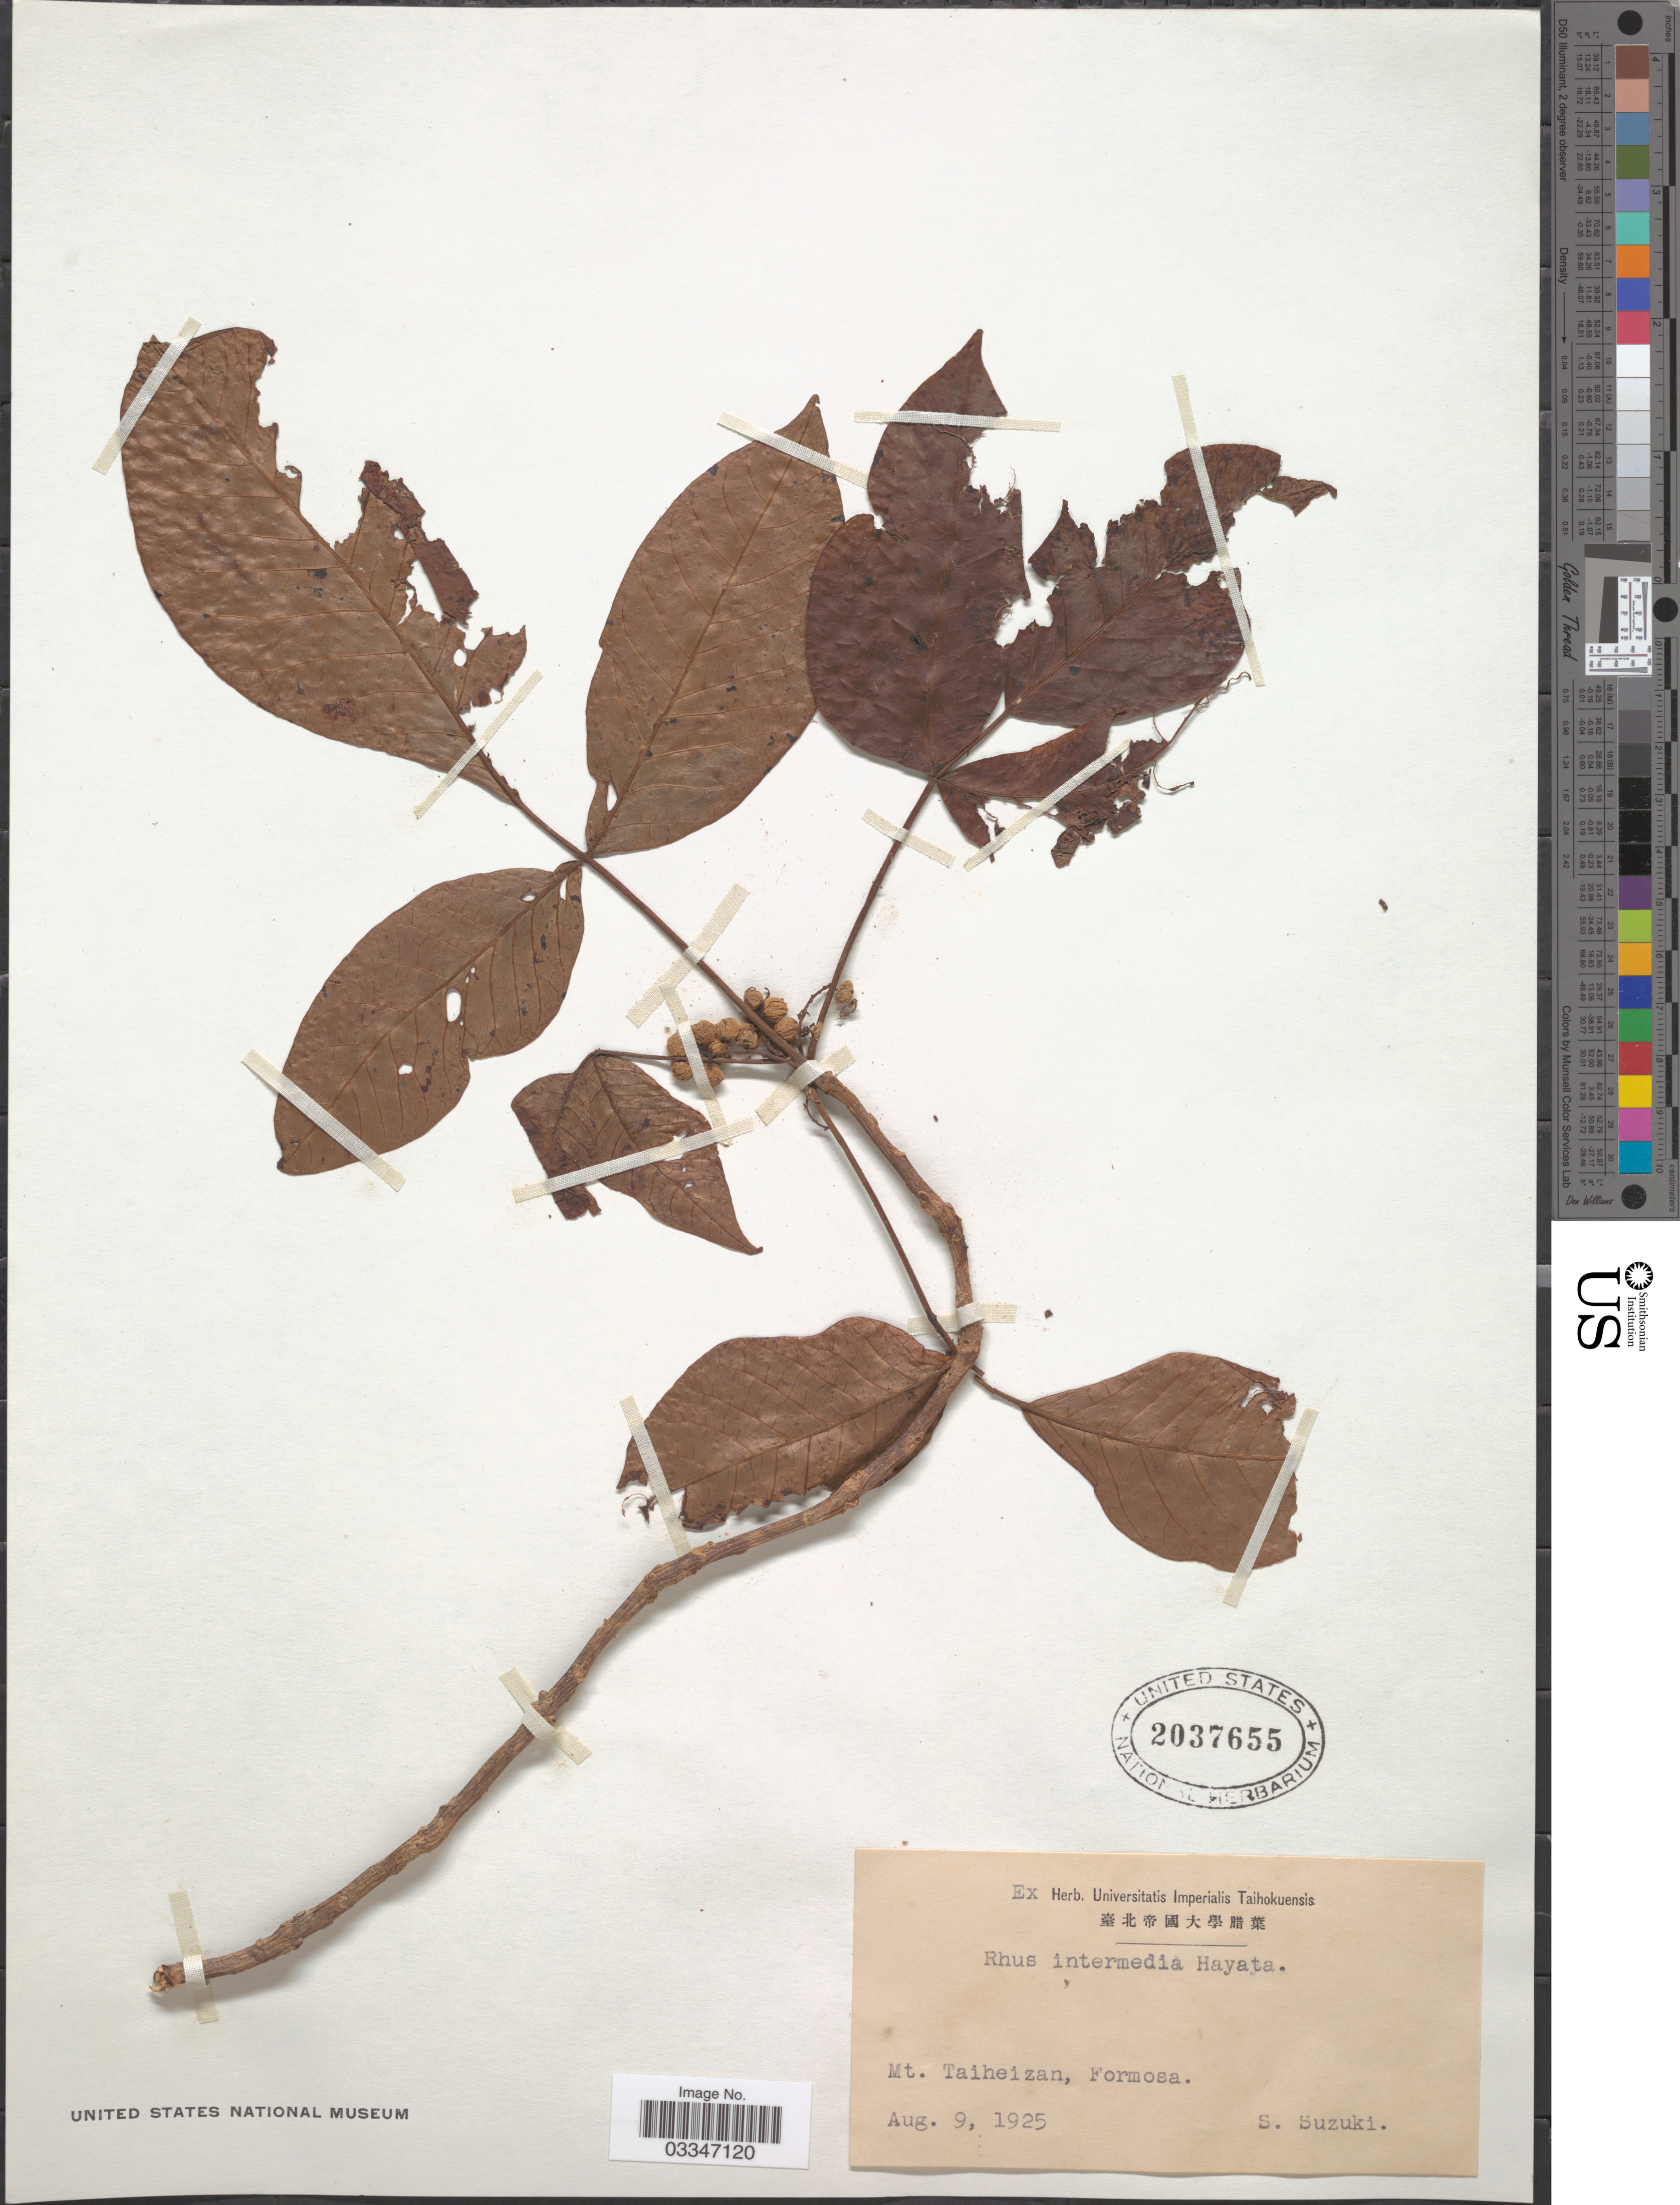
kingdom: Plantae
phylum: Tracheophyta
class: Magnoliopsida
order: Sapindales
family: Anacardiaceae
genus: Rhus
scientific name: Rhus intermedia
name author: Hayata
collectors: S. Suzuki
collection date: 1925-08-09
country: Taiwan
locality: Mt. Taiheizan, Formosa.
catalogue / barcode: US 2037655